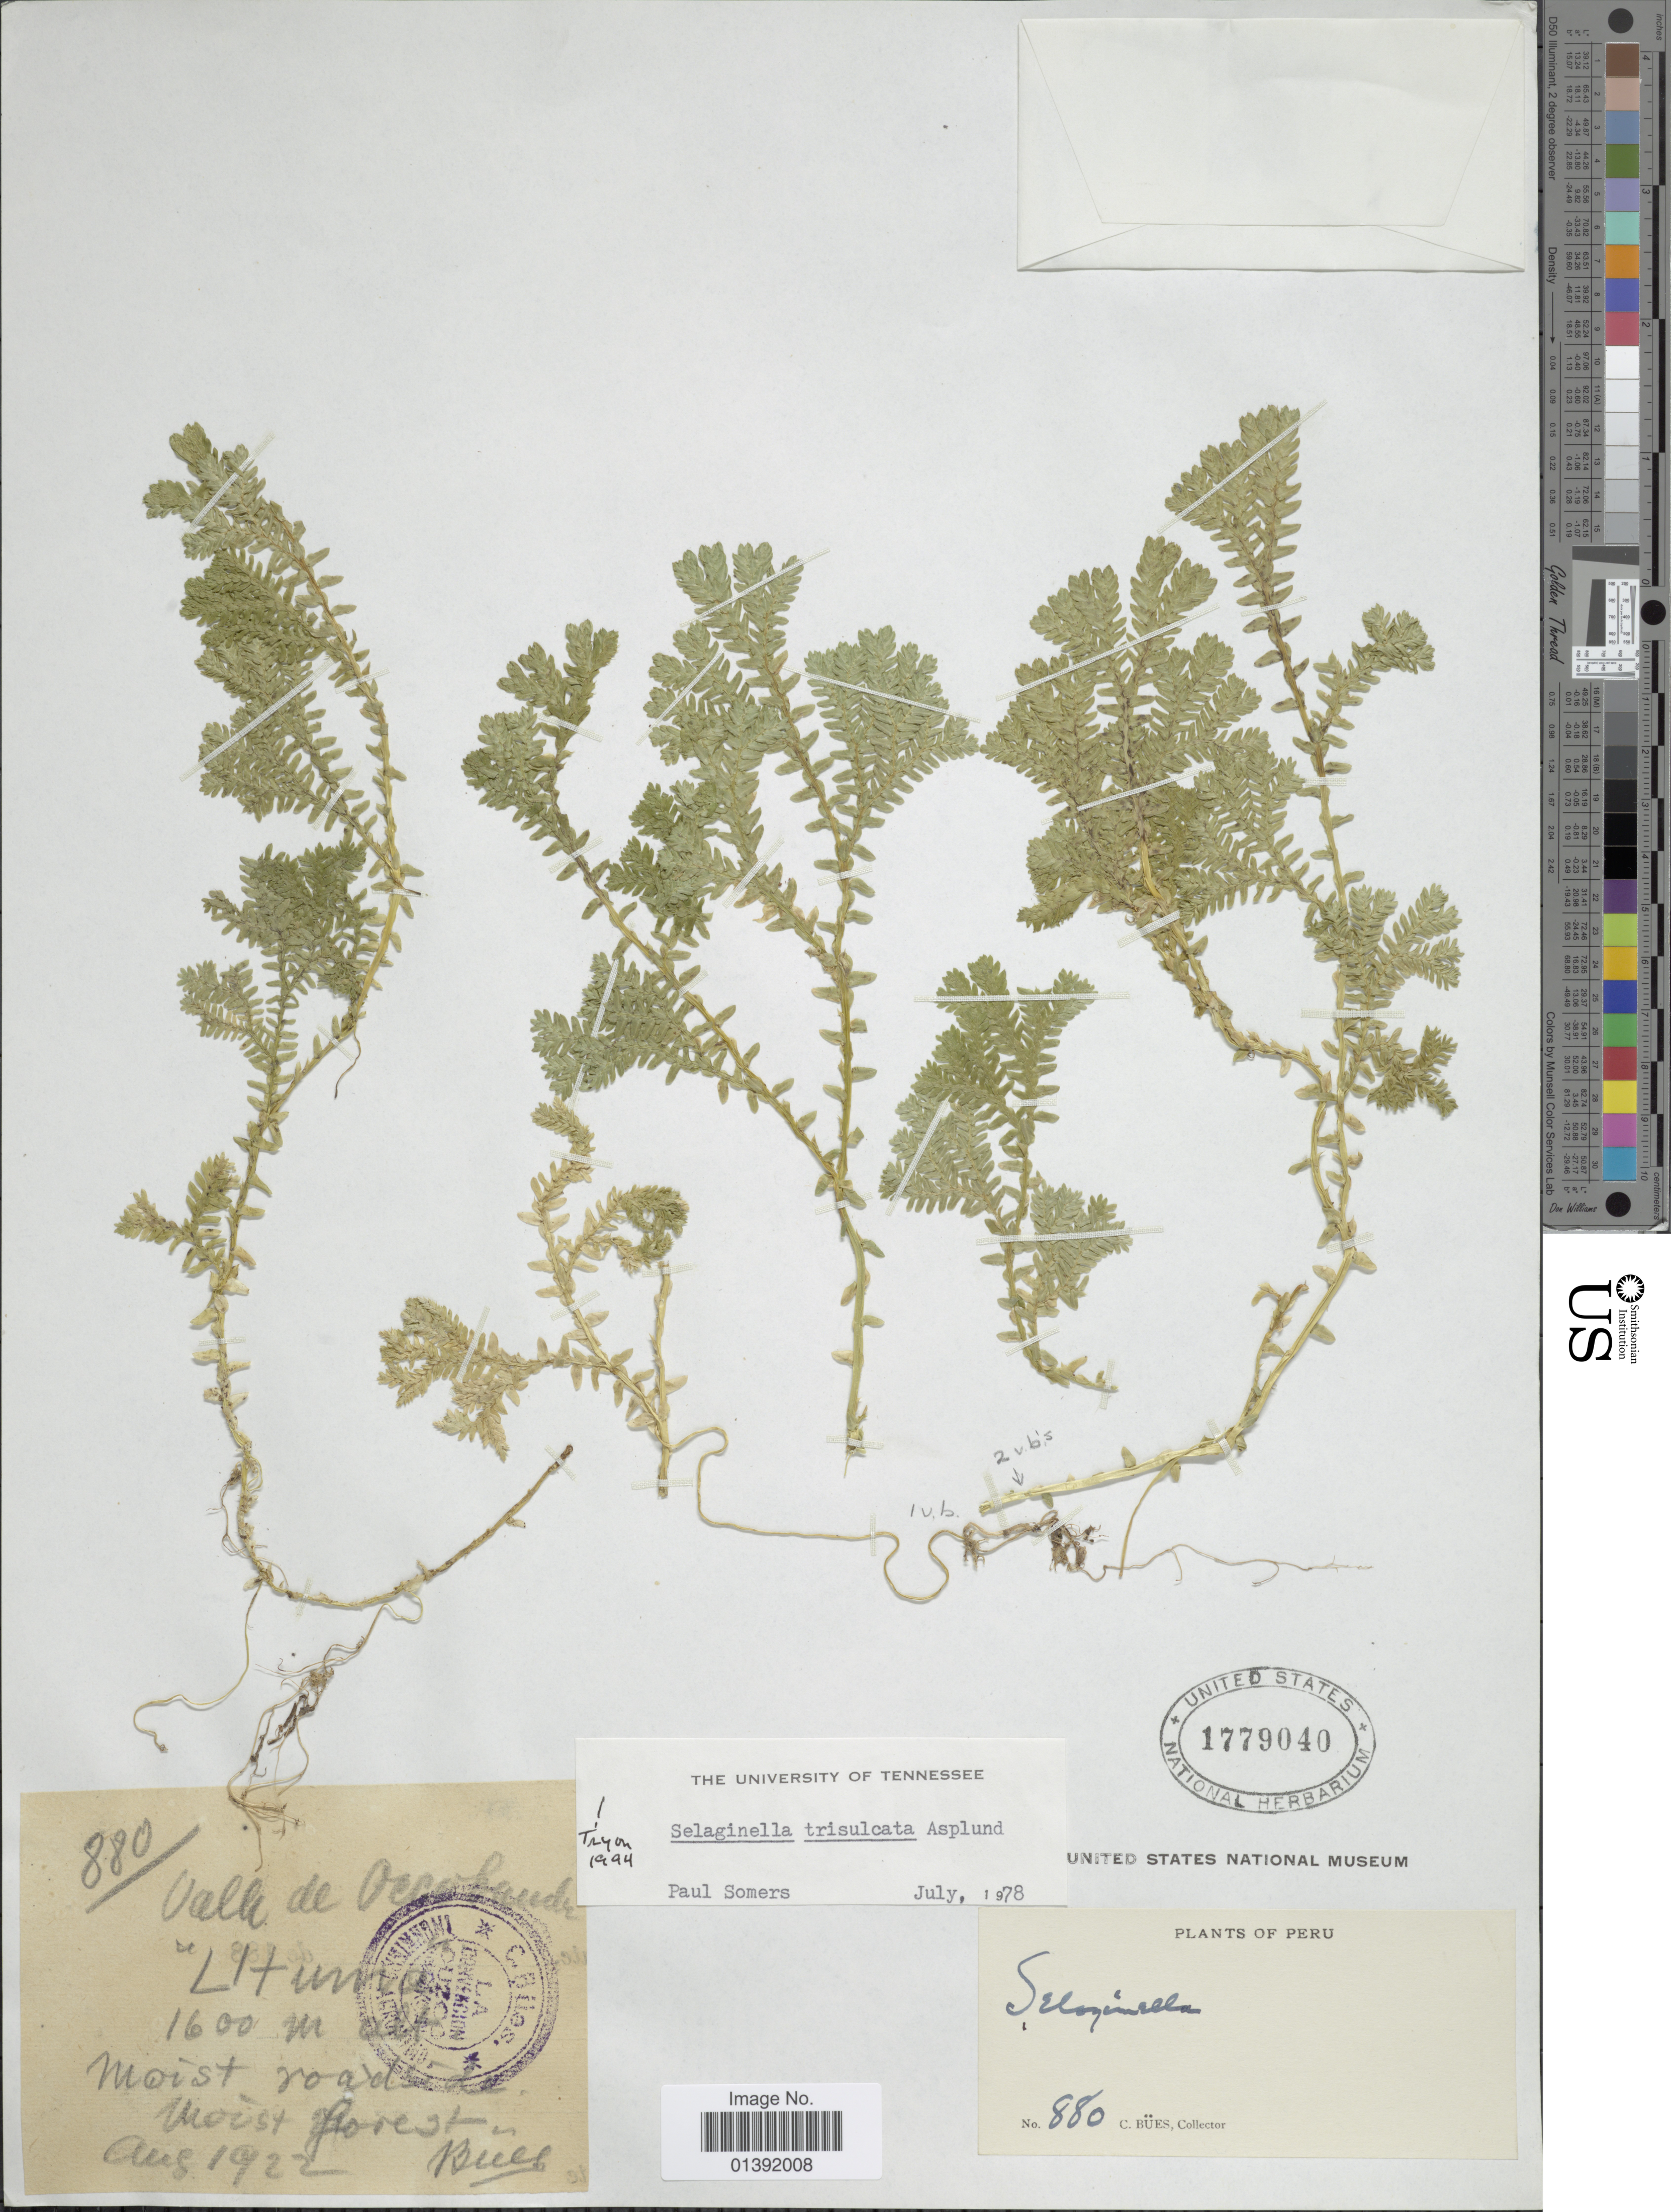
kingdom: Plantae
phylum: Tracheophyta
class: Lycopodiopsida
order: Selaginellales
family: Selaginellaceae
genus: Selaginella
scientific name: Selaginella trisulcata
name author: Aspl.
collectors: C. Bues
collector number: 880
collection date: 1922-08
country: Peru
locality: Valle de Occobamba, Lltuma [interpreted] Moist roadside, moist forest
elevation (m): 1600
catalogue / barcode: US 1779040